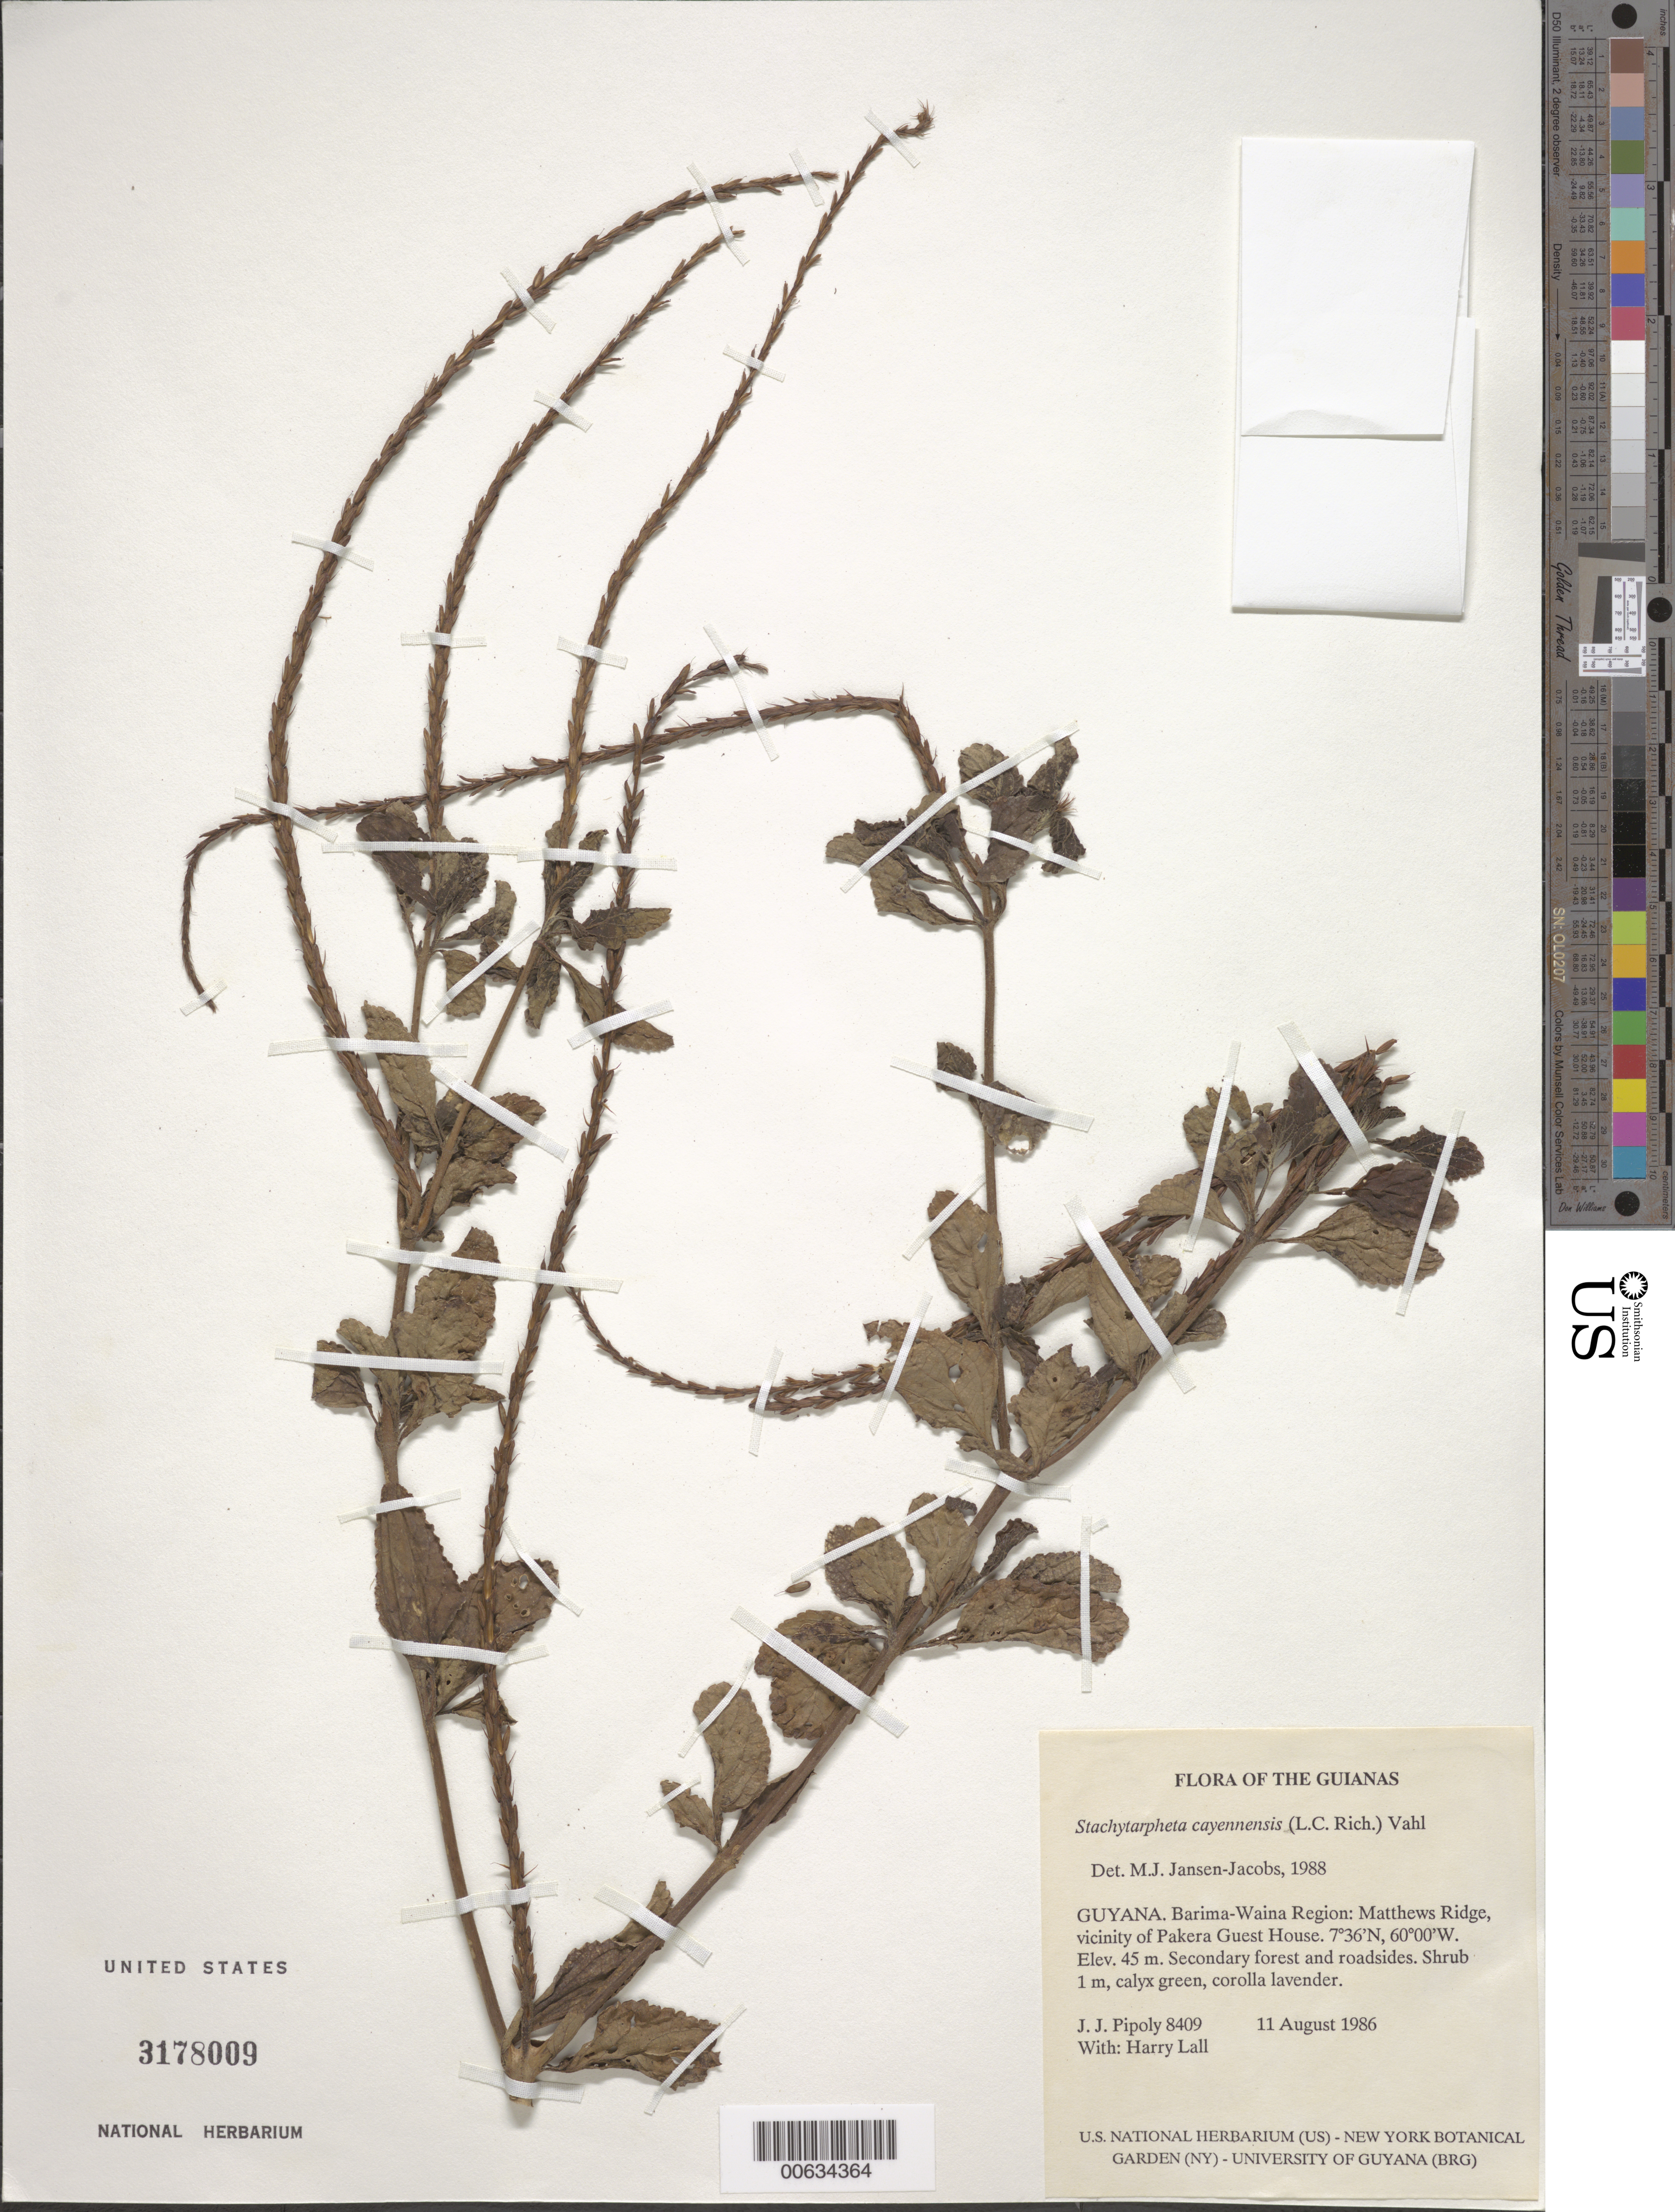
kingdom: Plantae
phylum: Tracheophyta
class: Magnoliopsida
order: Lamiales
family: Verbenaceae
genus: Stachytarpheta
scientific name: Stachytarpheta cayennensis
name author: (Rich.) Vahl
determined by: Jansen-Jacobs, M. J., (U), Nationaal Herbarium Nederland, Utrecht University branch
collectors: J. J. Pipoly & H. Lall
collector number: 8409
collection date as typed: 11 August 1986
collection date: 1986-08-11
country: Guyana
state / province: Barima-Waini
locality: Matthews Ridge, vicinity of Pakera Guest House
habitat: Secondary forest and roadsides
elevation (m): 45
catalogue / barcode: US 3178009